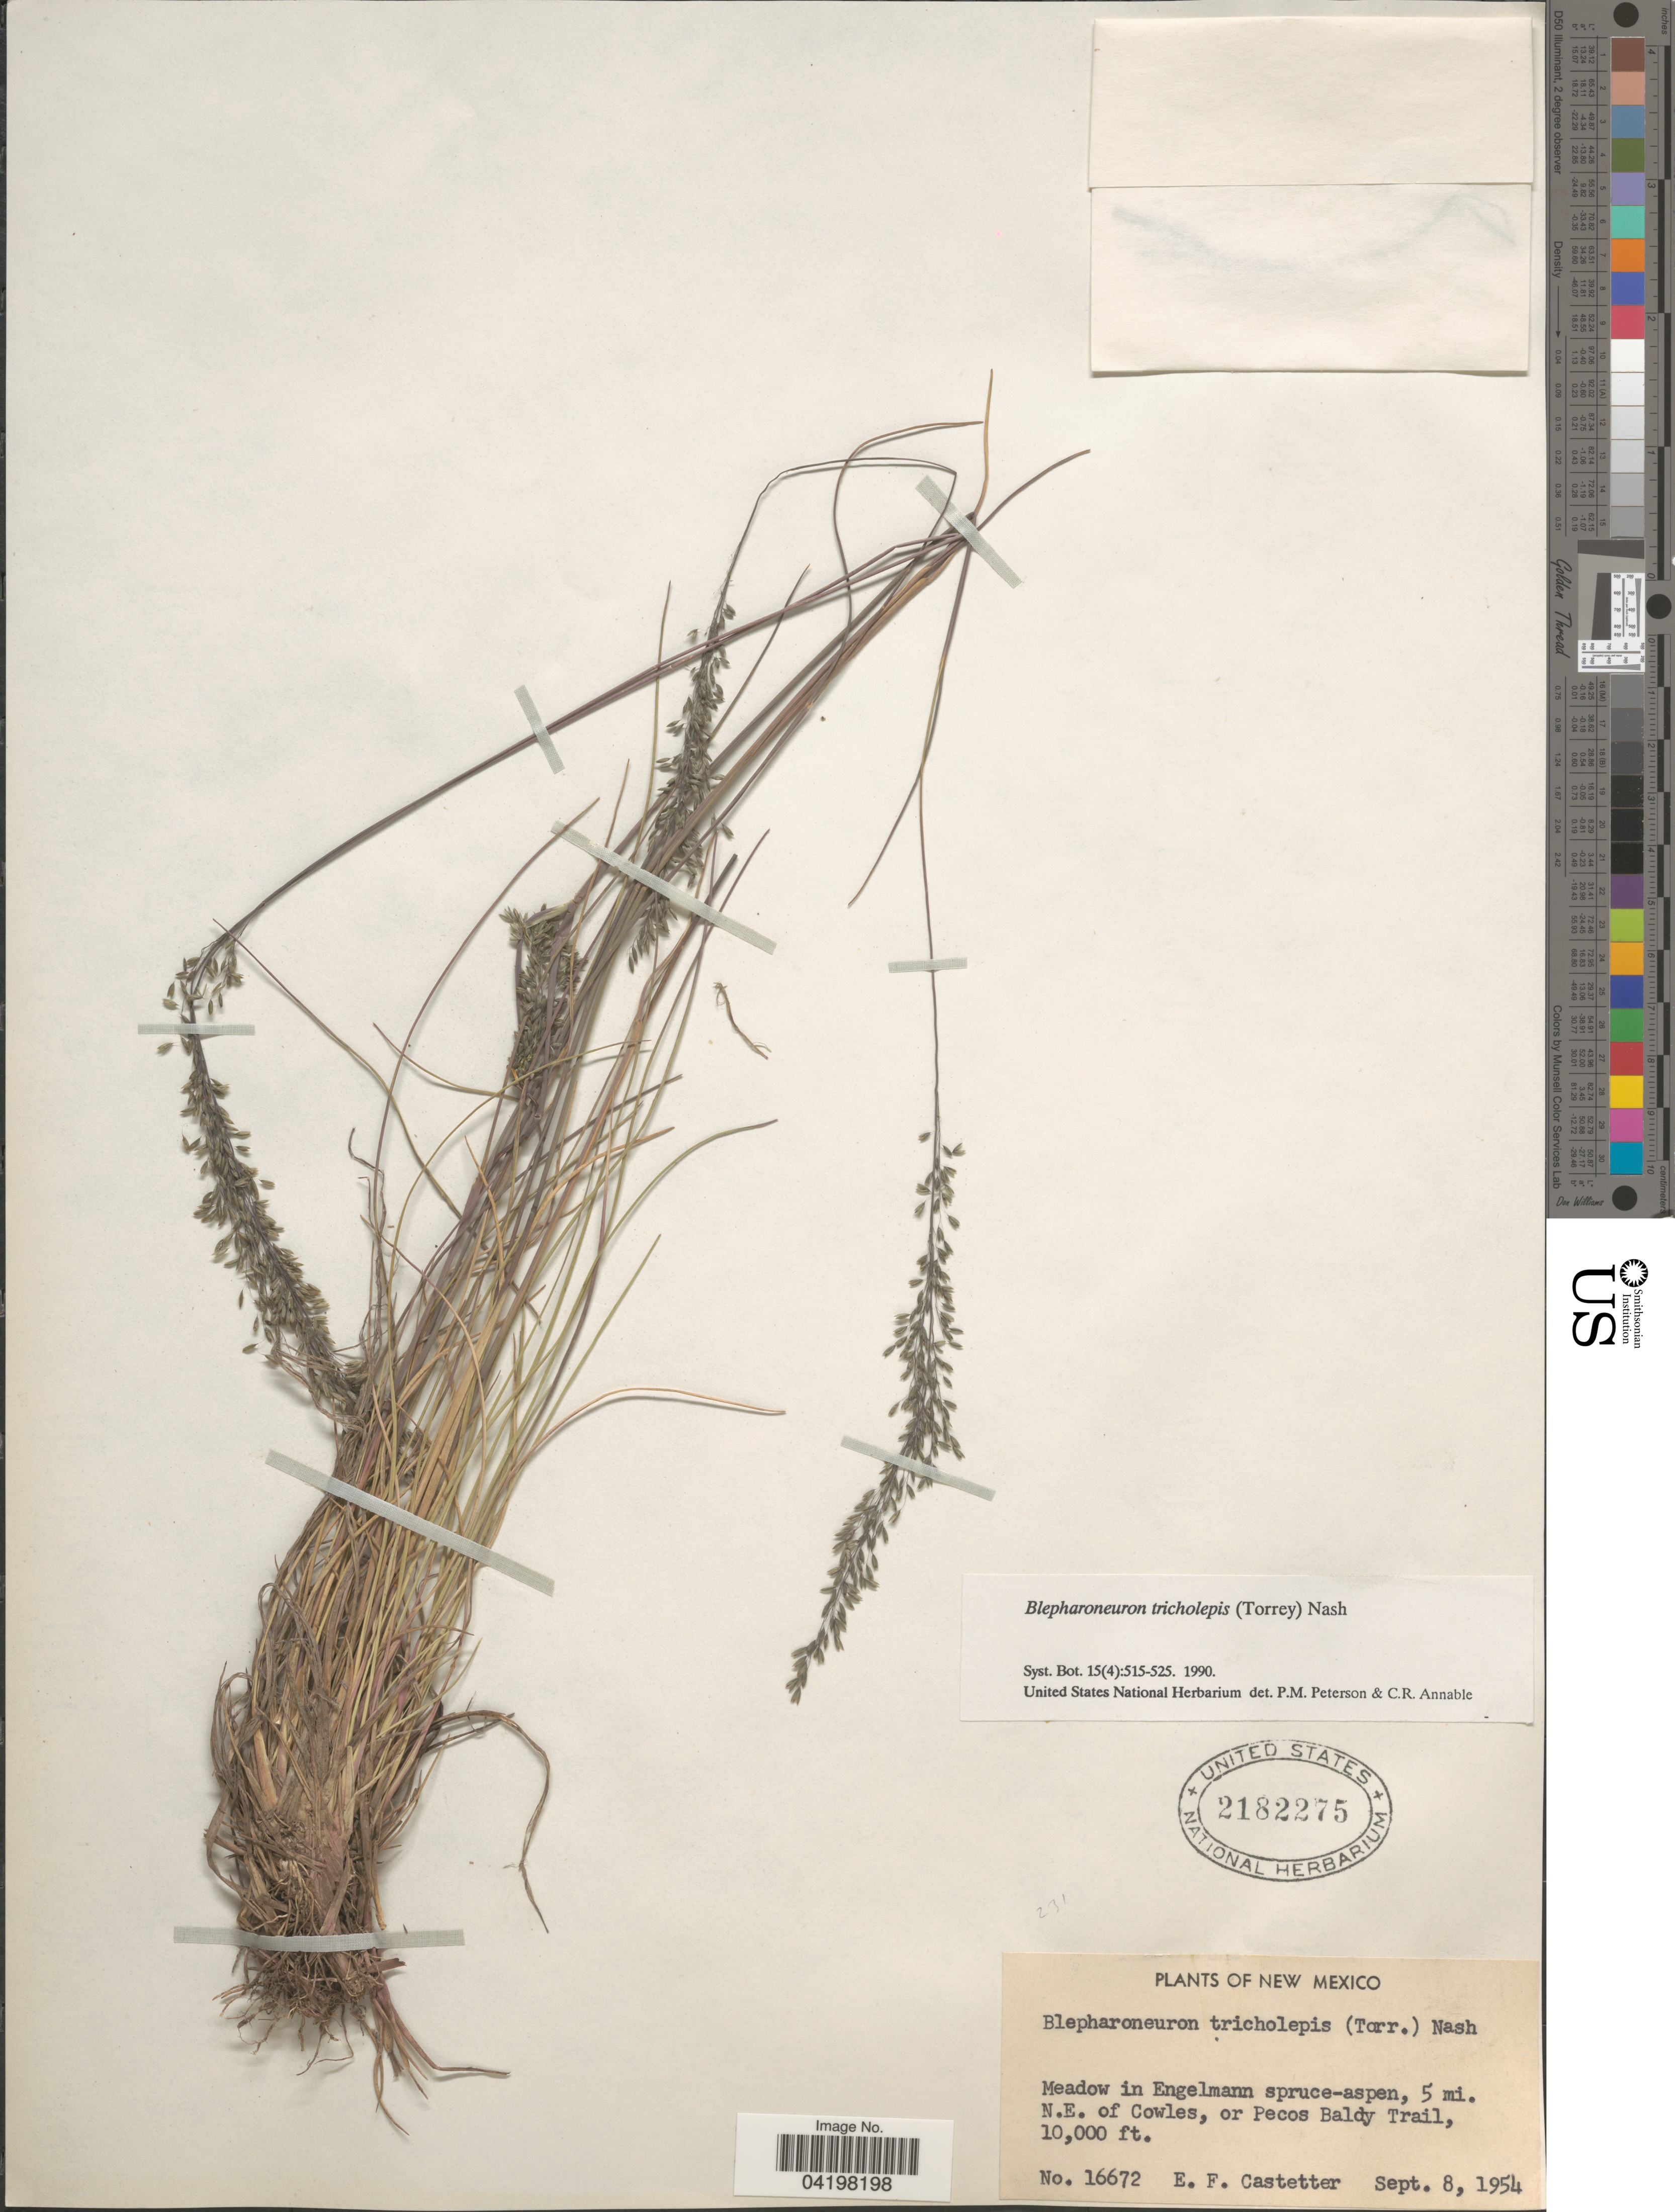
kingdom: Plantae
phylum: Tracheophyta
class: Liliopsida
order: Poales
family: Poaceae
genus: Muhlenbergia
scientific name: Muhlenbergia tricholepis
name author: (Torr.) Columbus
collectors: E. F. Castetter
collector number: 16672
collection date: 1954-09-08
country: United States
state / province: New Mexico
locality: Meadow in Engelmann spruce-aspen, 5 mi. N.E. of Cowles, or Pecos Baldy Trail.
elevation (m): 3048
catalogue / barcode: US 2182275